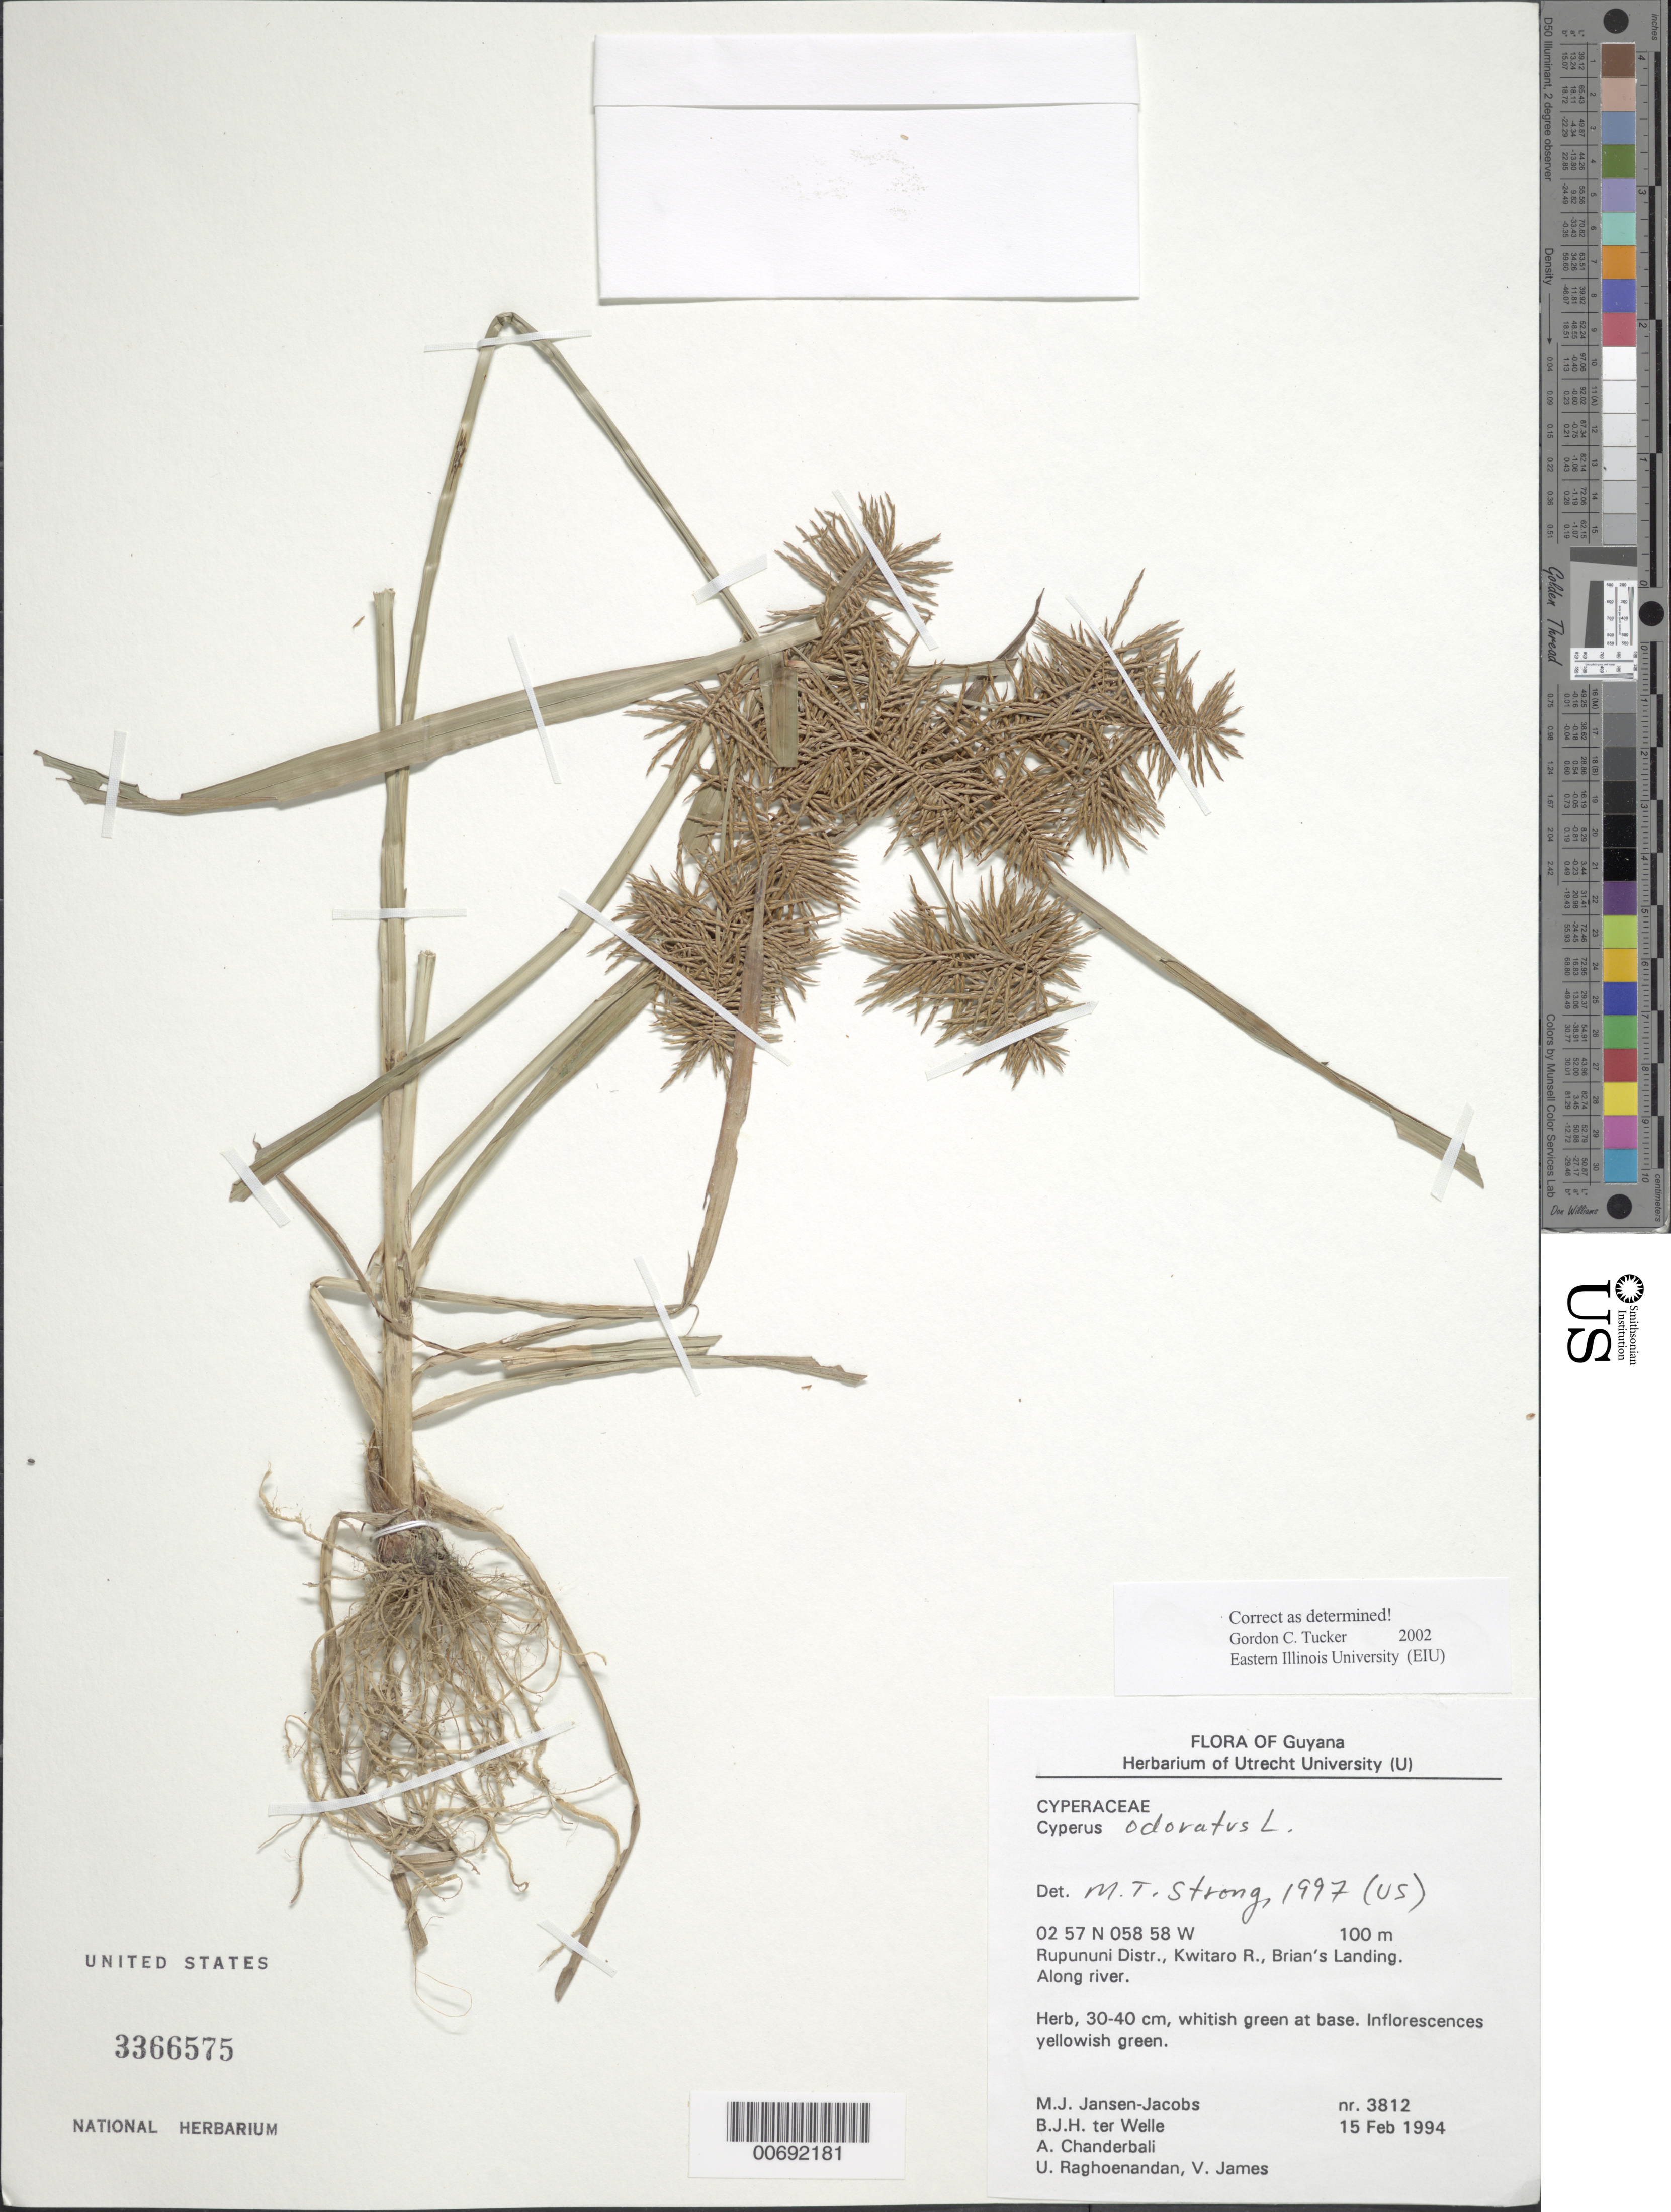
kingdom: Plantae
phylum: Tracheophyta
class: Liliopsida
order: Poales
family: Cyperaceae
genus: Cyperus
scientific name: Cyperus odoratus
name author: L.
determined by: Tucker, G. C.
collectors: M. J. Jansen-Jacobs, B. Welle, A. S. Chanderbali, U. Raghoenandan & V. James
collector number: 3812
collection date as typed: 15-Feb-94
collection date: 1994-02-15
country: Guyana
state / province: U. Takutu-U. Essequibo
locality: Brian's Landing, Kwitaro R.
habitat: Along river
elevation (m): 100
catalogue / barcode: US 3366575